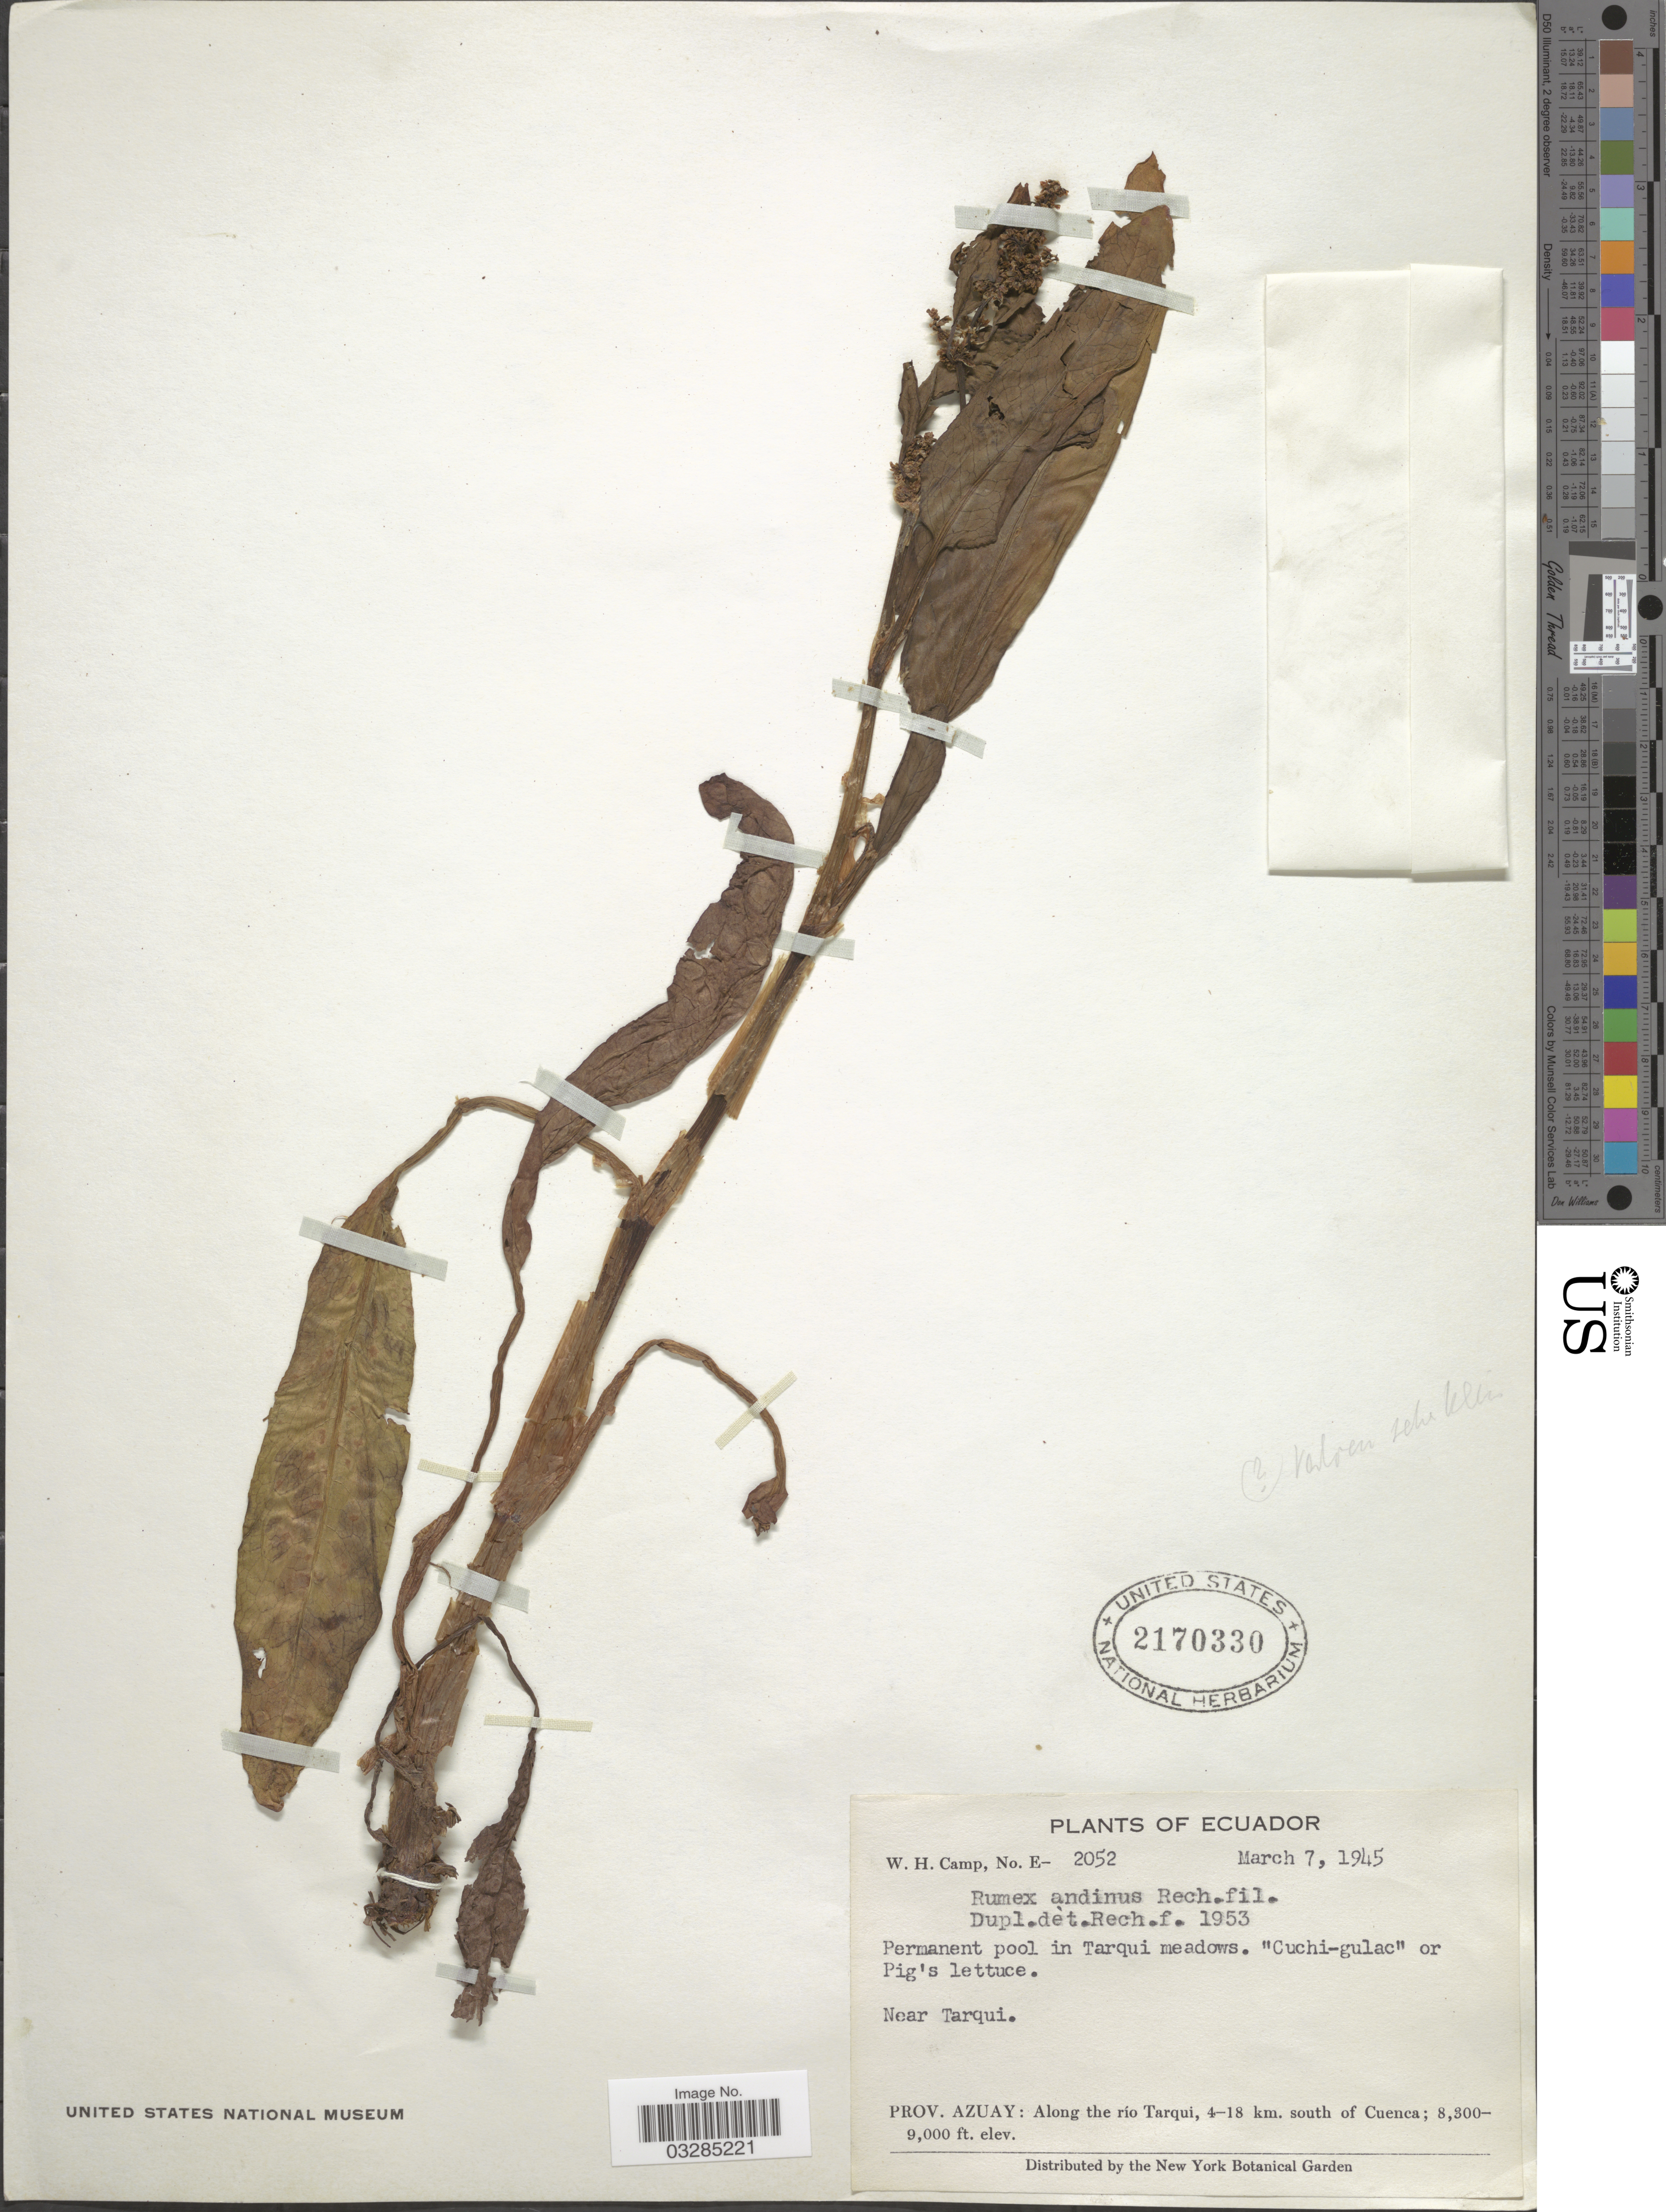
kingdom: Plantae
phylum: Tracheophyta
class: Magnoliopsida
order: Caryophyllales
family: Polygonaceae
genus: Rumex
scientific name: Rumex andinus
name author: Rech. f.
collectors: W. H. Camp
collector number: E-2052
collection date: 1945-03-07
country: Ecuador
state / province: Azuay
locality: Near Tarqui. Along the río Tarqui, 4-18 km. south of Cuenca.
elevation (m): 2530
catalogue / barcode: US 2170330